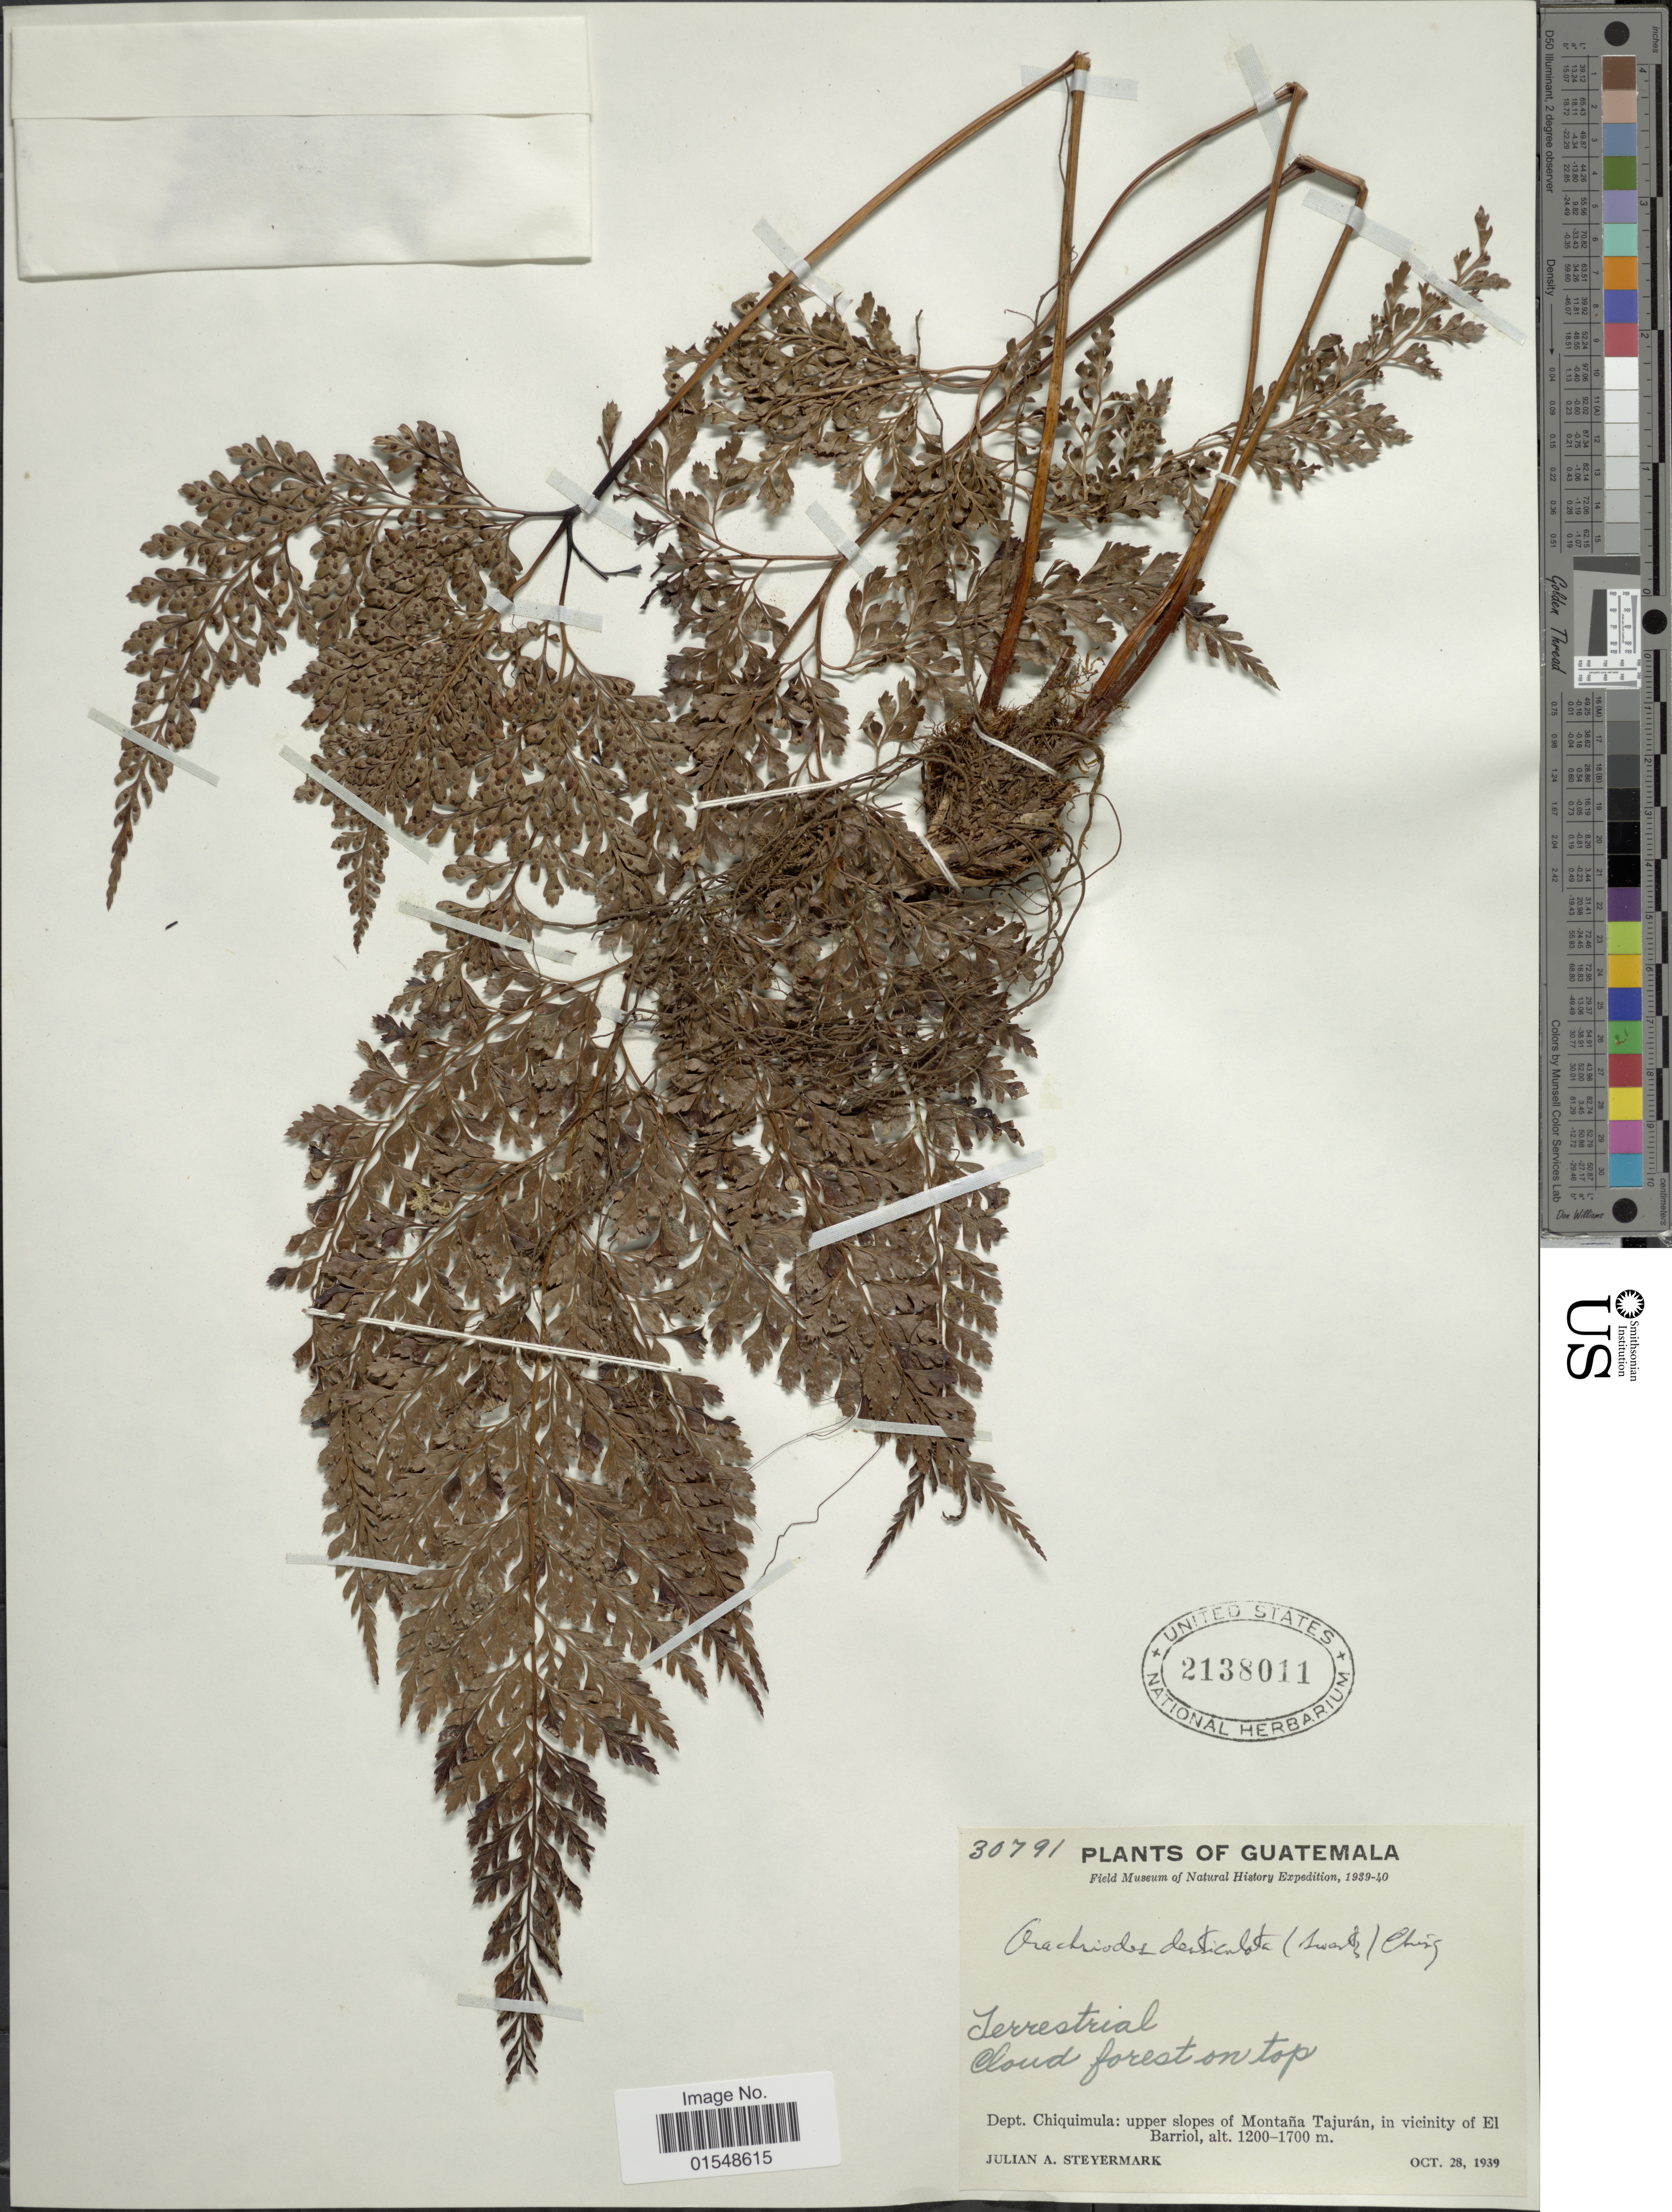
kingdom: Plantae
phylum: Tracheophyta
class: Polypodiopsida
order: Polypodiales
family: Dryopteridaceae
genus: Arachniodes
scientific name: Arachniodes denticulata var. jucunda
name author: (Fée) Lellinger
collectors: J. Steyermark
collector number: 30791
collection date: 1939-10-28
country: Guatemala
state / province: Chiquimula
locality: Upper slopes of Montaña Tajurán, vicinity of El Barriol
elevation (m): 1200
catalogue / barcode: US 2138011